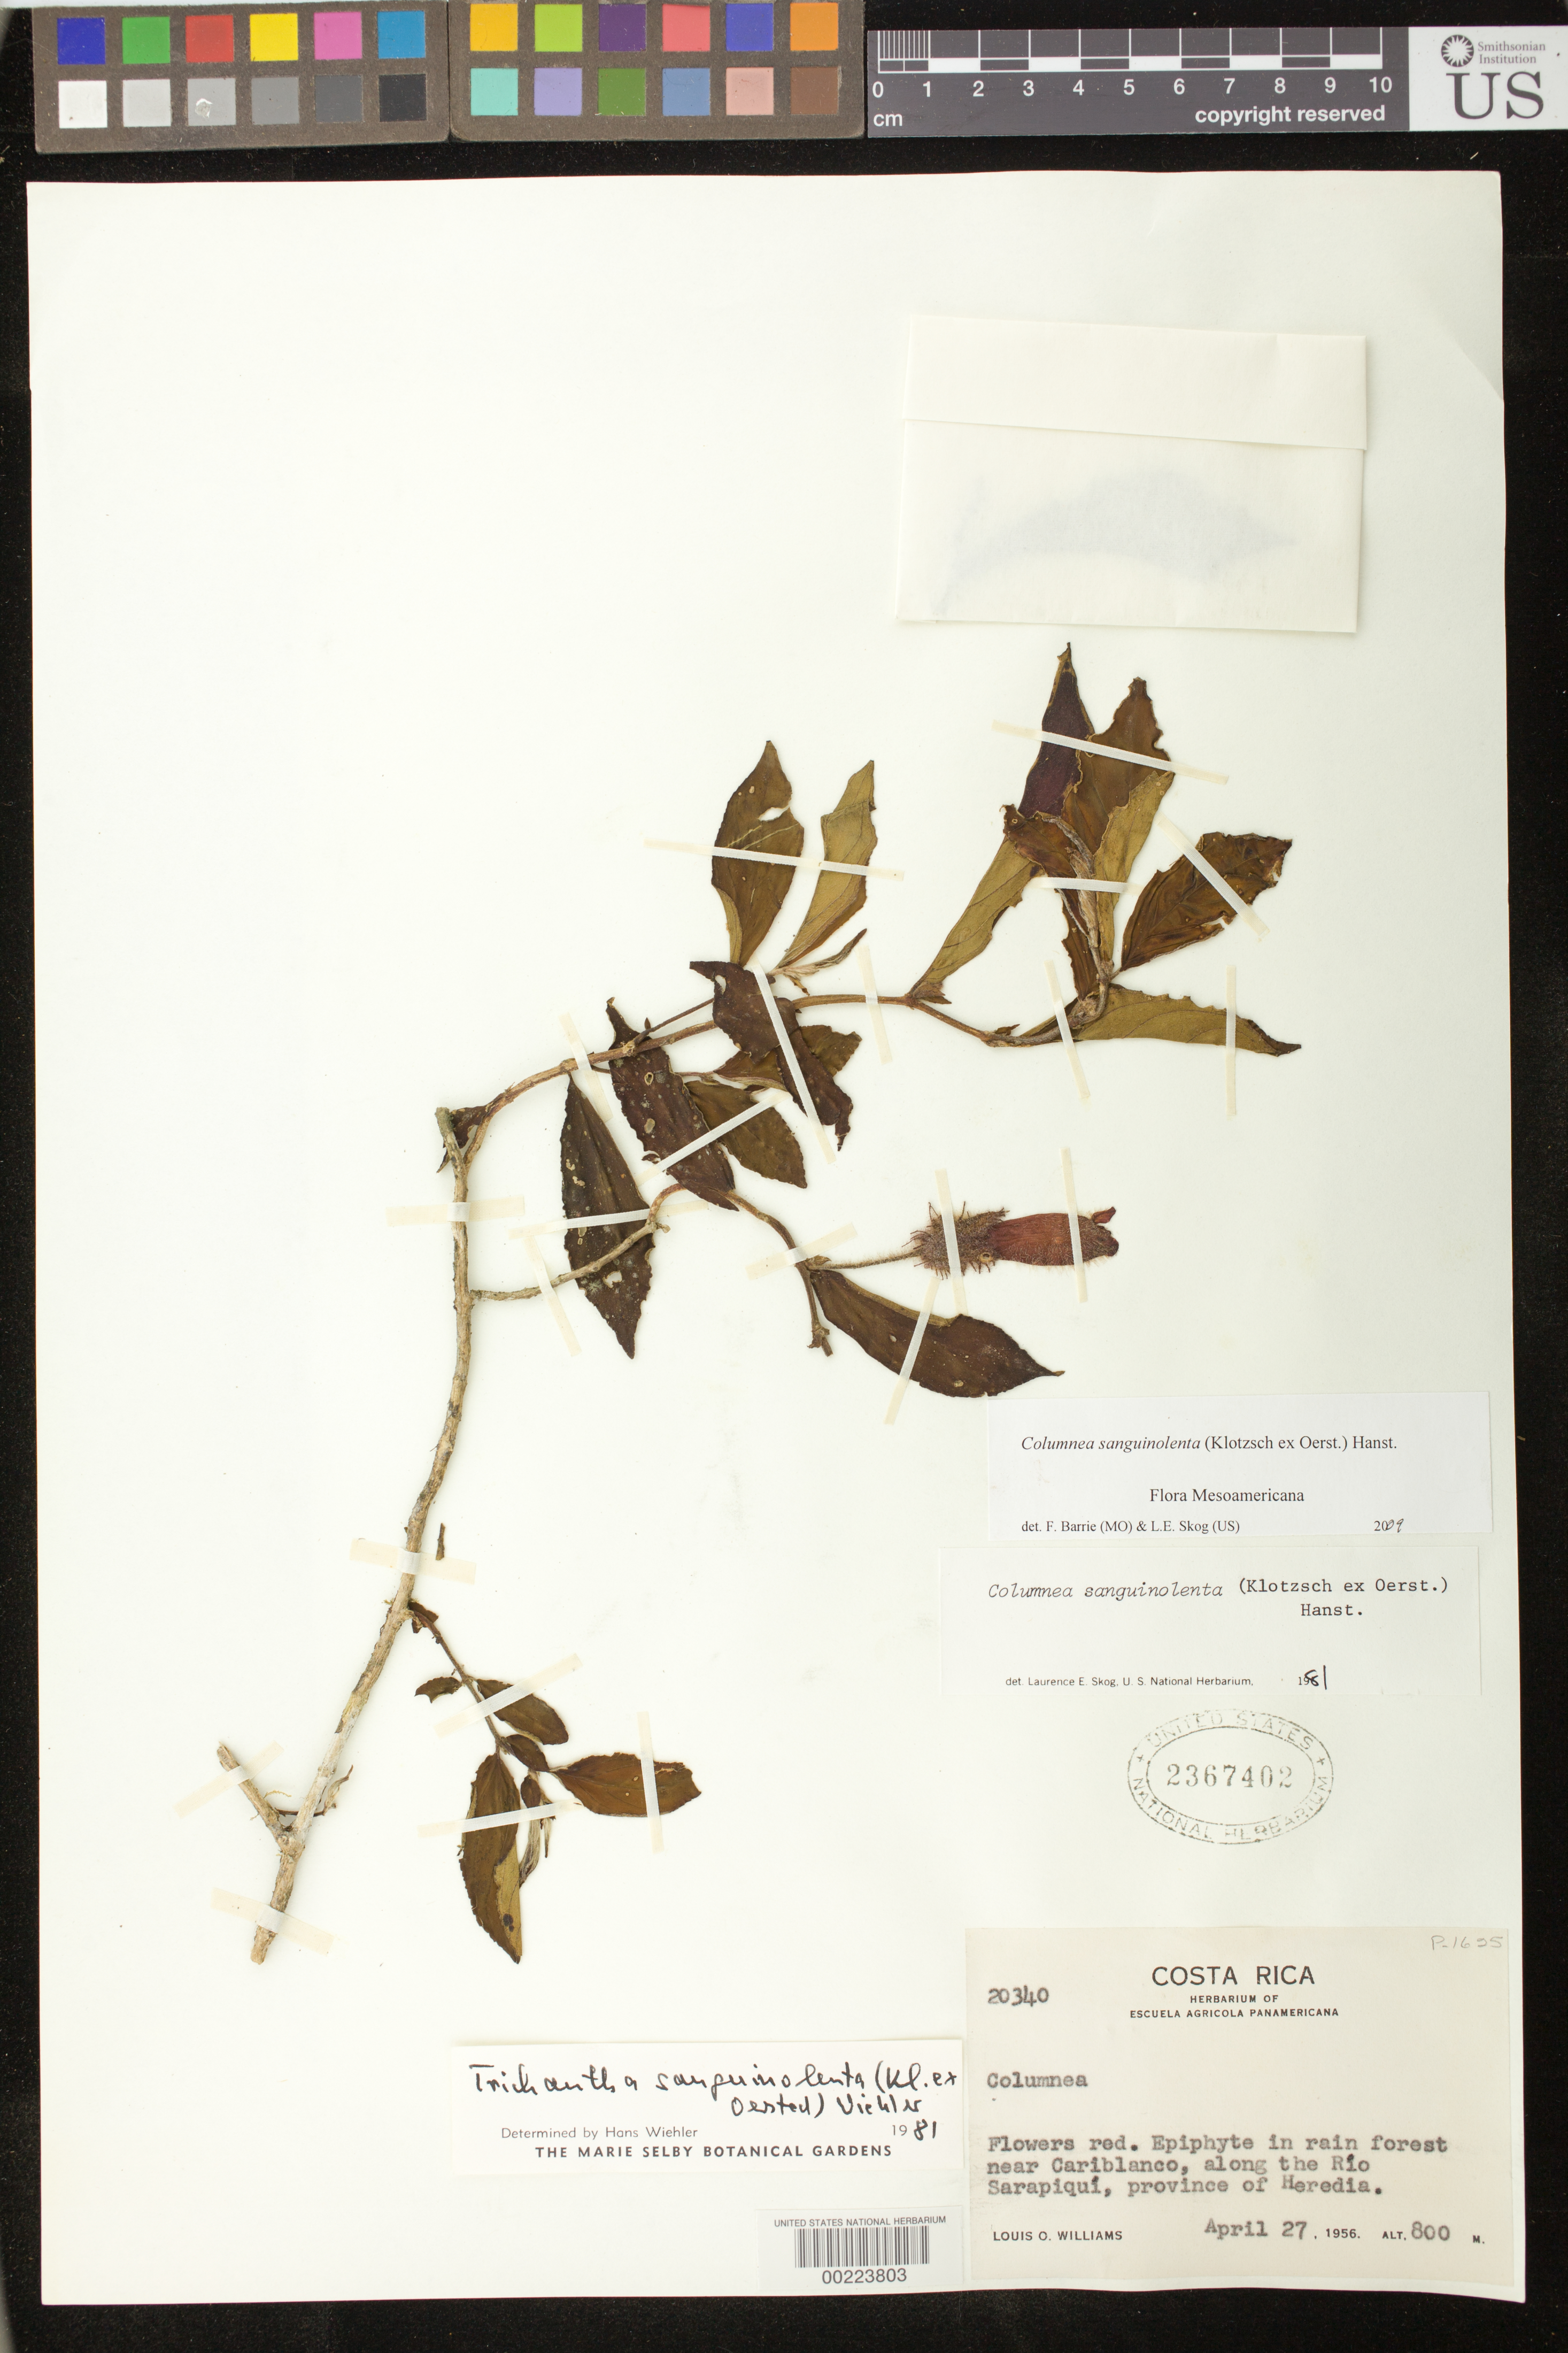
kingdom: Plantae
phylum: Tracheophyta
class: Magnoliopsida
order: Lamiales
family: Gesneriaceae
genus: Columnea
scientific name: Columnea sanguinolenta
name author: (Klotzsch ex Oerst.) Hanst.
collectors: L. O. Williams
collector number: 20340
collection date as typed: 27 Apr 1956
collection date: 1956-04-27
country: Costa Rica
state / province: Heredia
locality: Near Cariblanco, along the Rio Sarapiqui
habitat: In rain forest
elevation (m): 800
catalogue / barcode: US 2367402